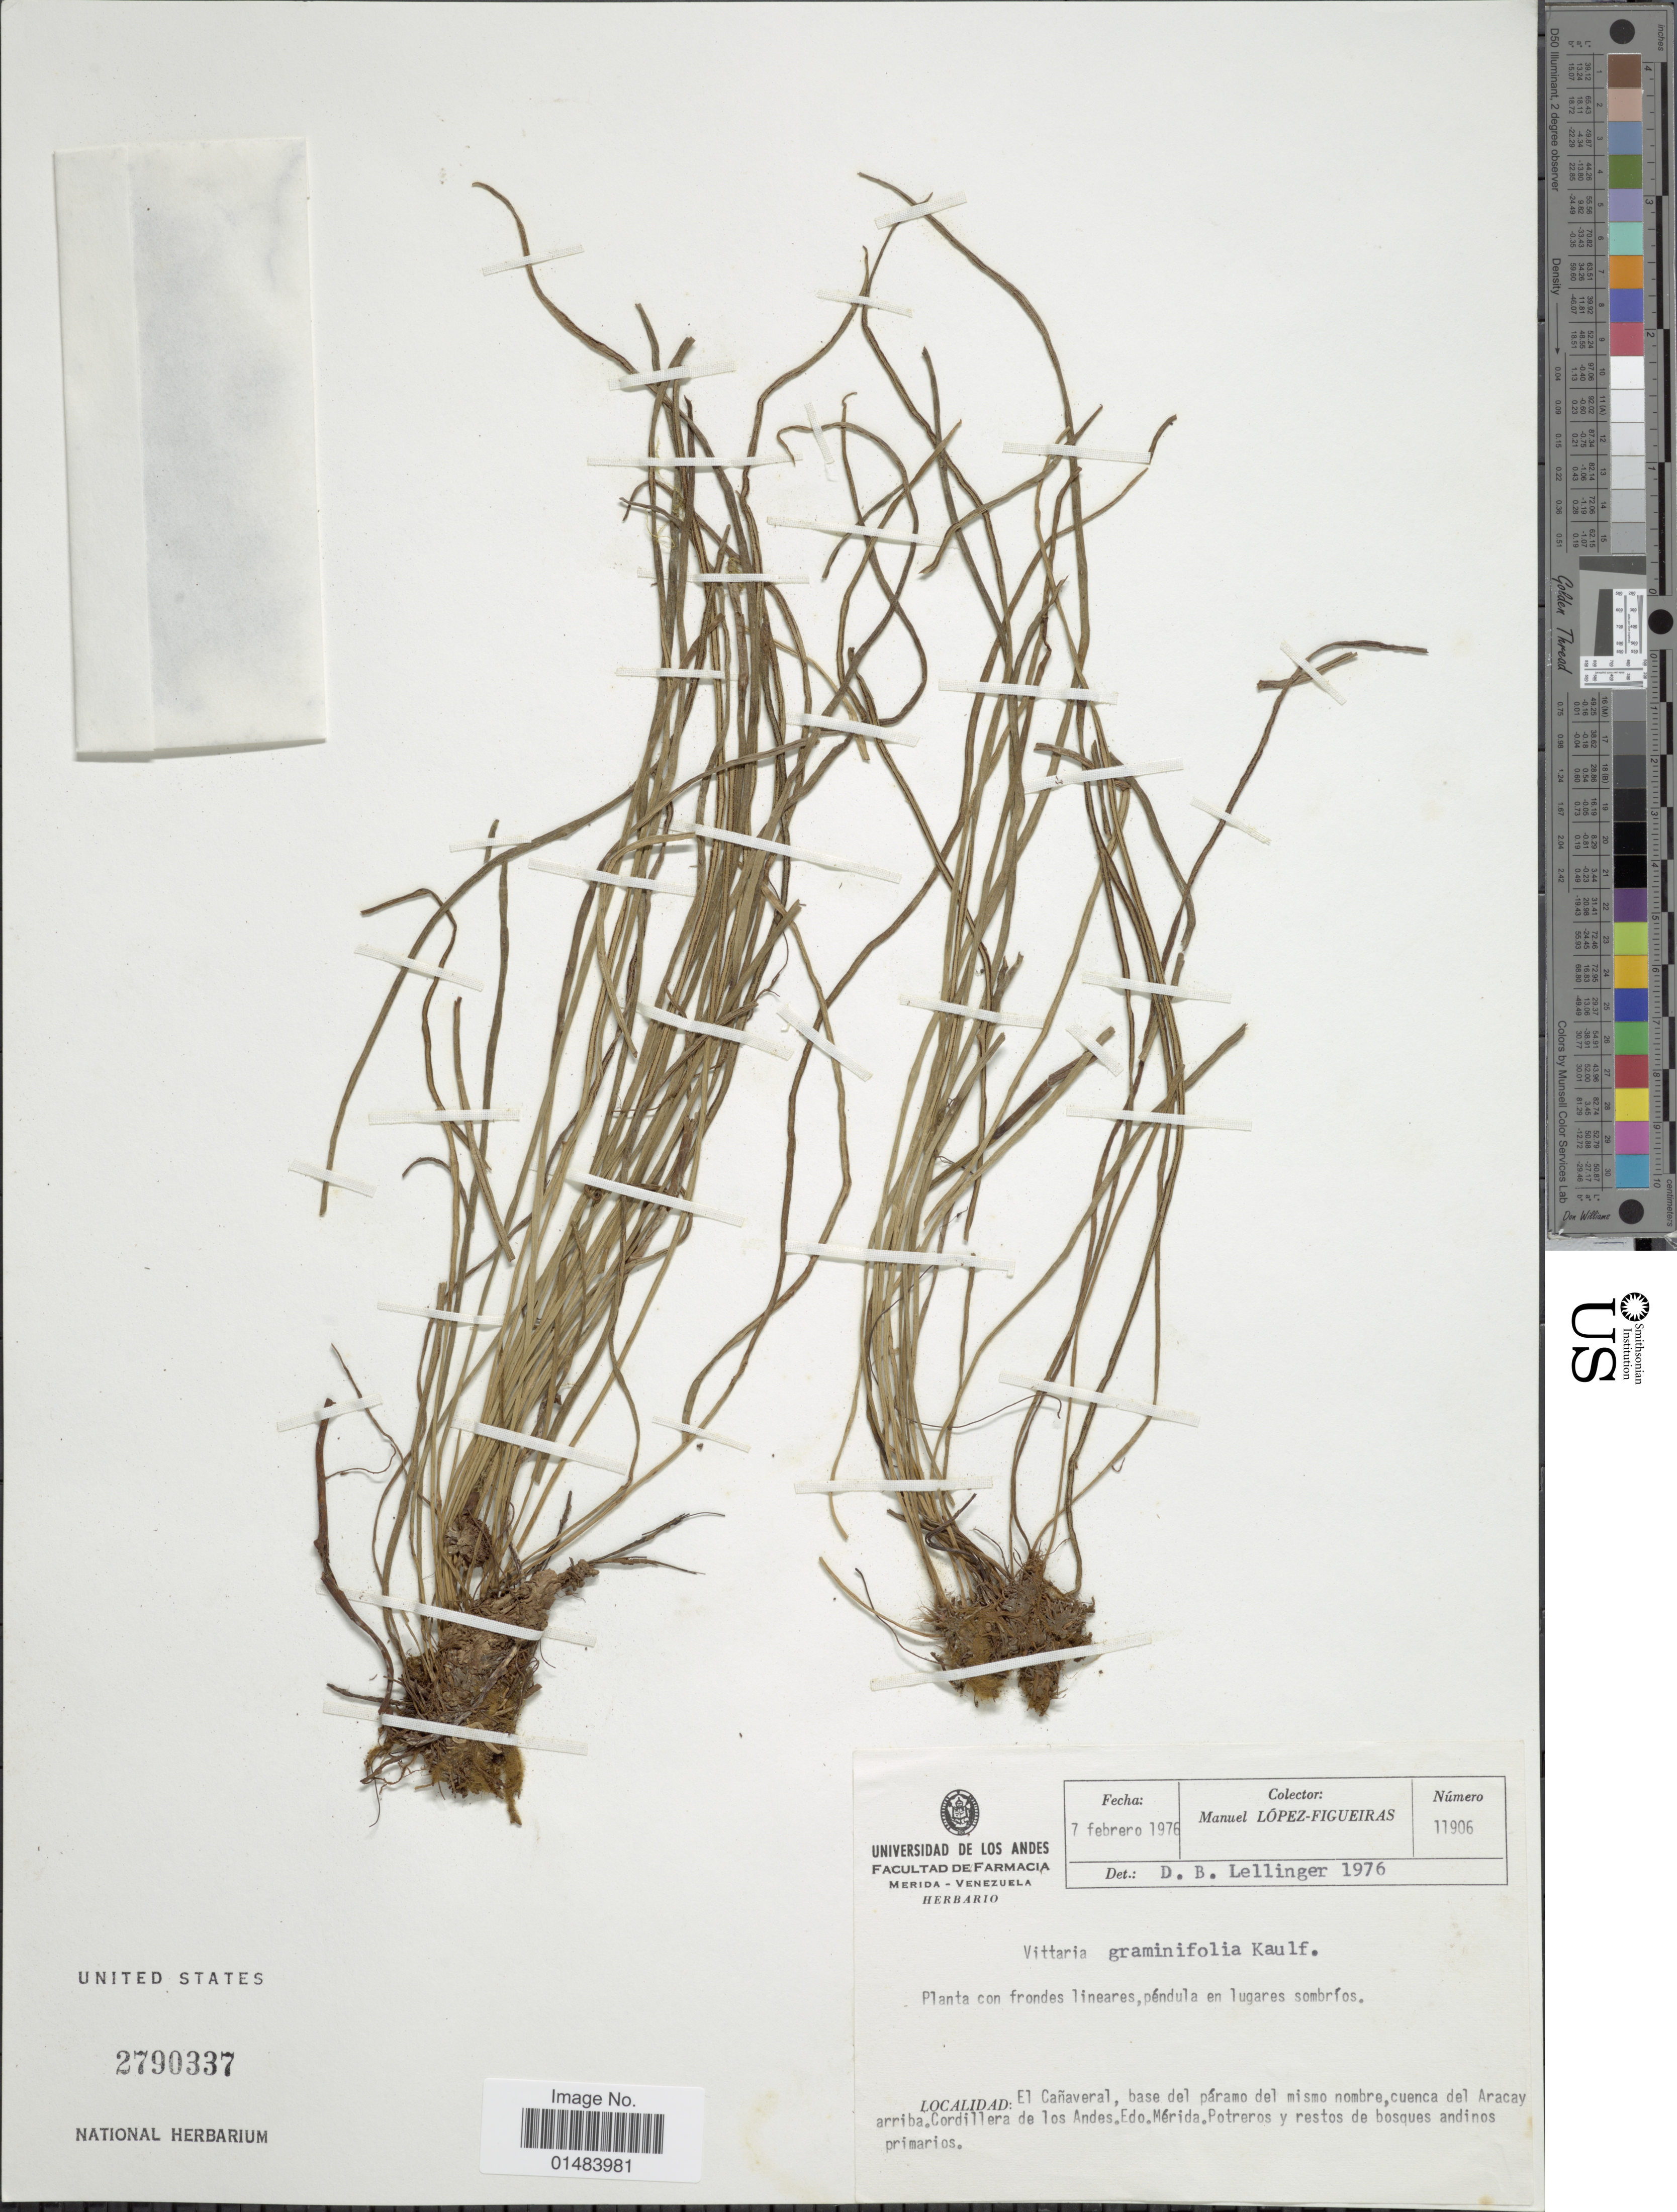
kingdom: Plantae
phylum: Tracheophyta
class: Polypodiopsida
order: Polypodiales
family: Pteridaceae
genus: Vittaria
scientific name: Vittaria graminifolia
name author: Kaulf.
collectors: M. López Figueiras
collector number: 11906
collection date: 1976-02-07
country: Venezuela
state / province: Mérida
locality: El Canaveral, base del paramo del mismo nombre, cuenca del Aracay arriba. Cordillera de los Andes, Edo. Mérida. Potreros y restos de boques andinos primarios.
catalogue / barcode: US 2790337